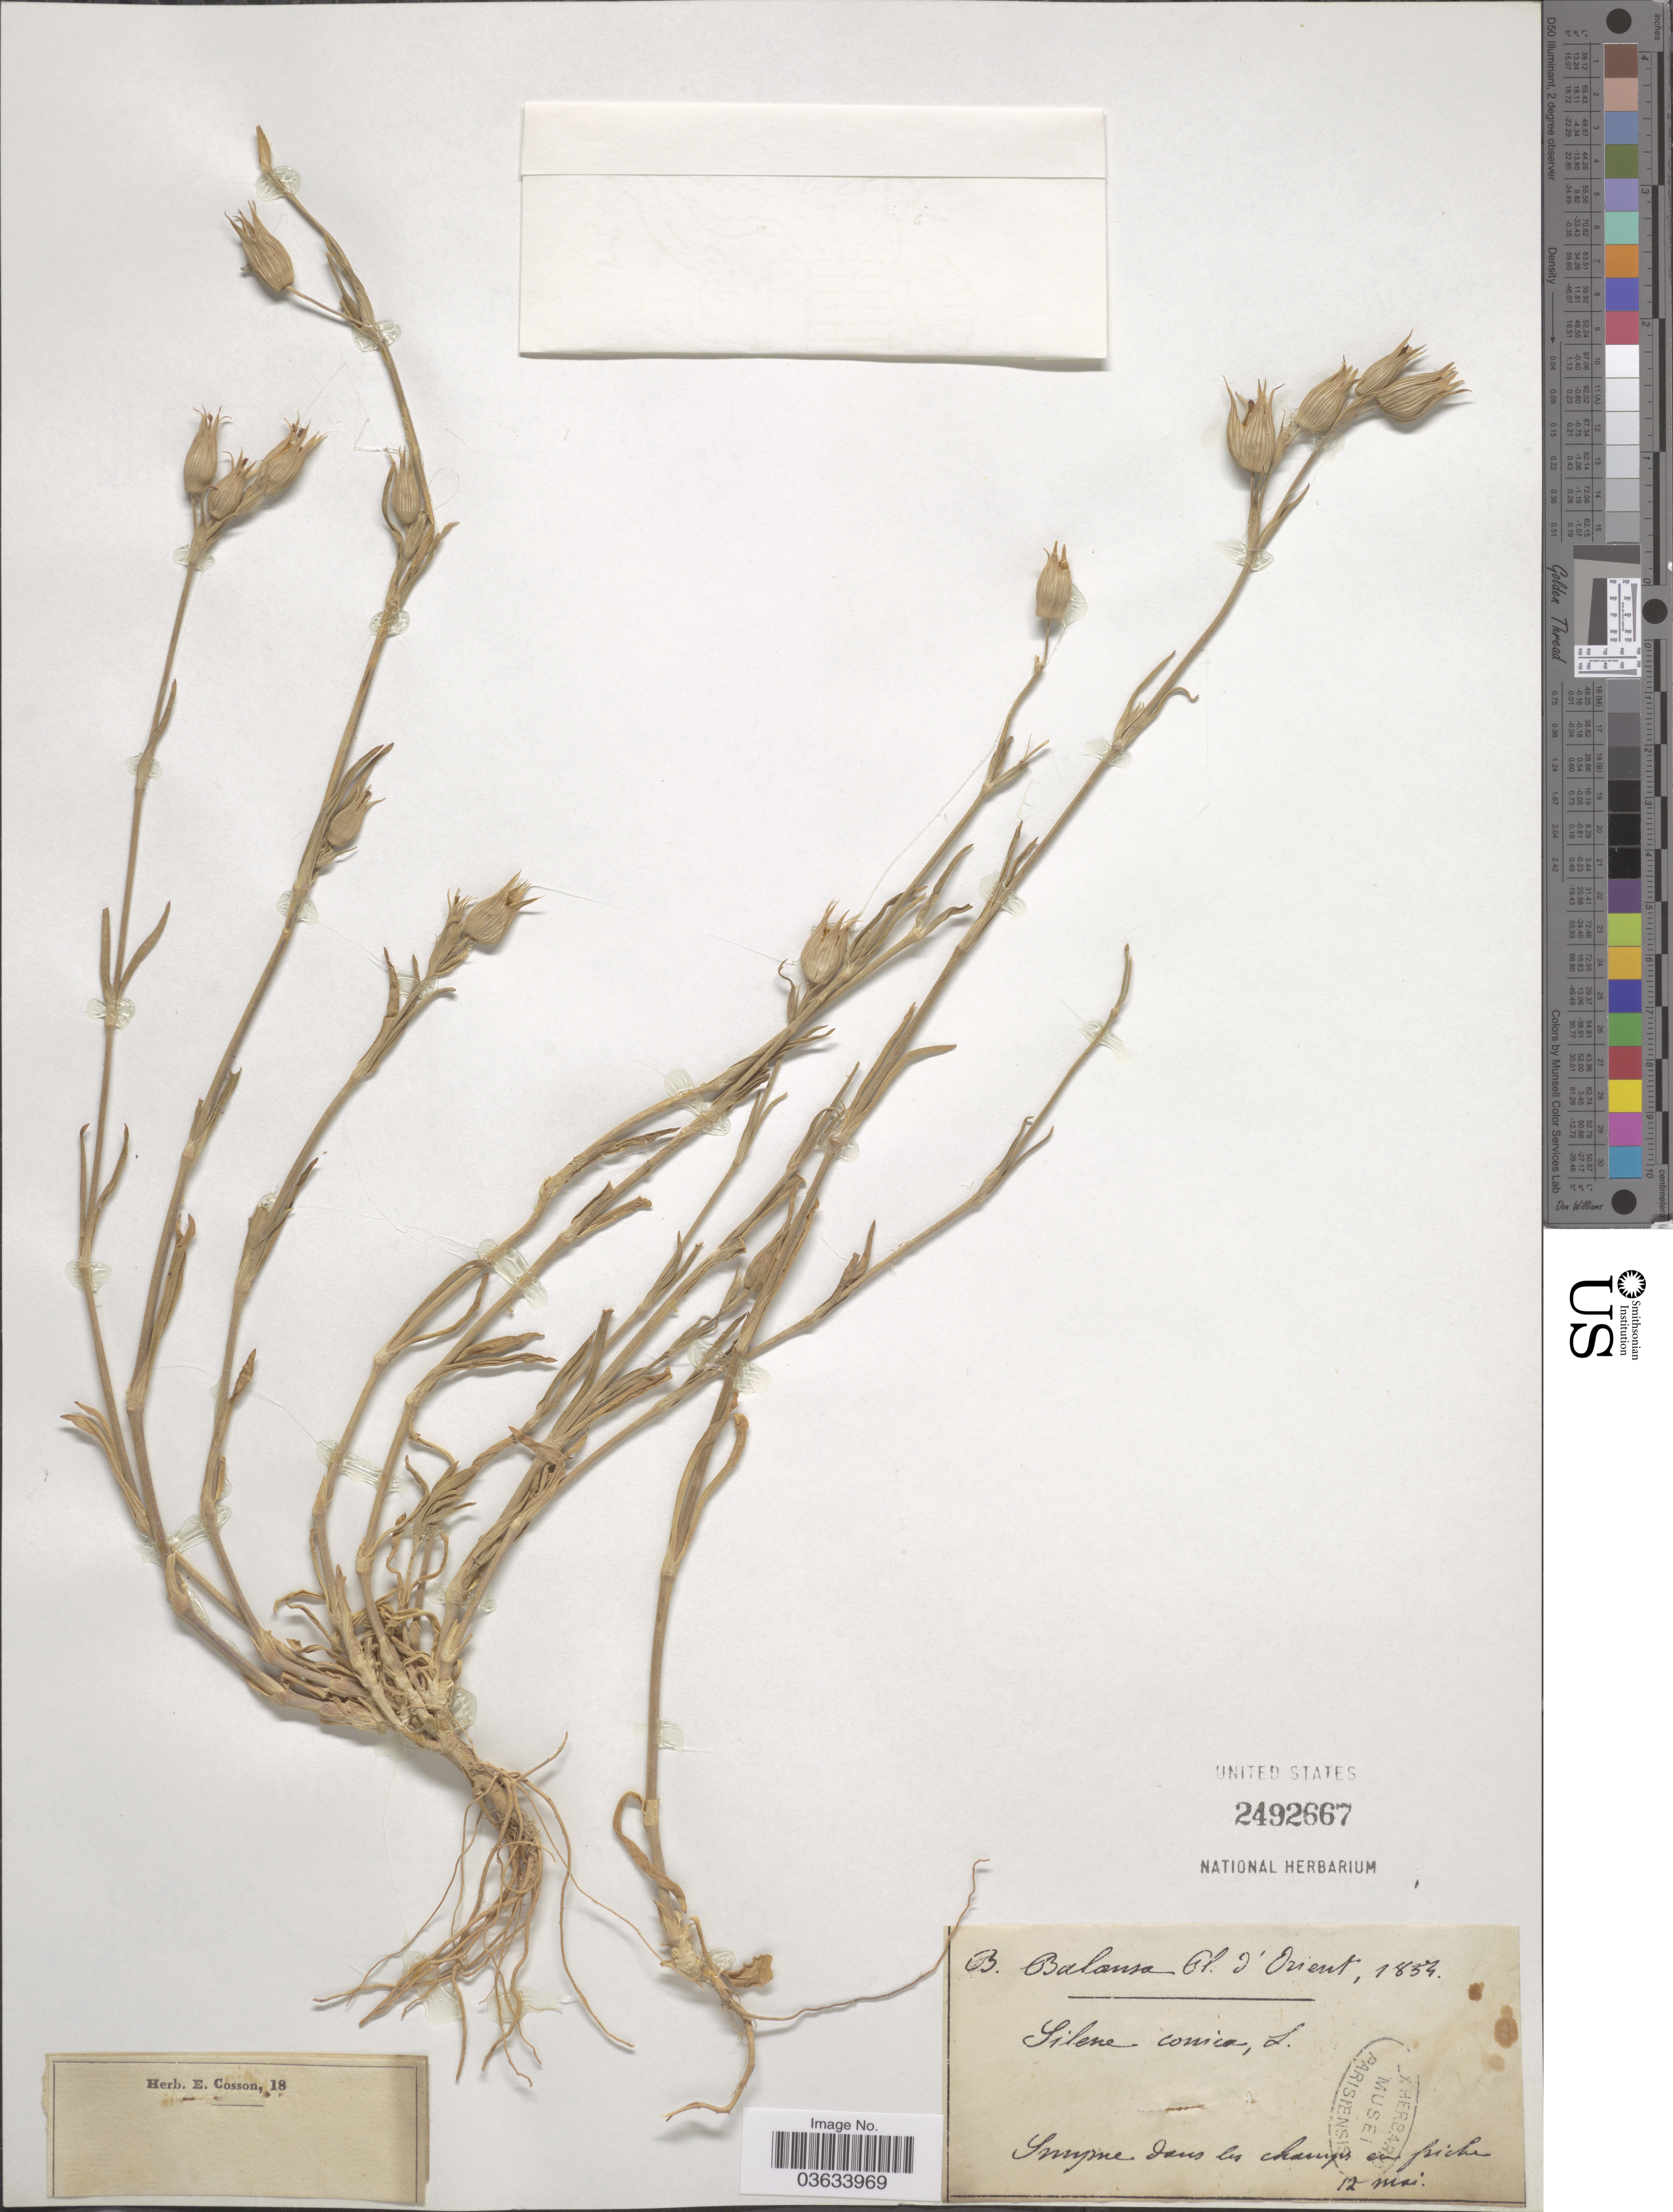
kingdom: Plantae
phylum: Tracheophyta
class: Magnoliopsida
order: Caryophyllales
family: Caryophyllaceae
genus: Silene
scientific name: Silene conica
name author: L.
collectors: B. Balansa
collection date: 1854-05-12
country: Turkey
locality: Orient. Smyrne.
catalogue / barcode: US 2492667